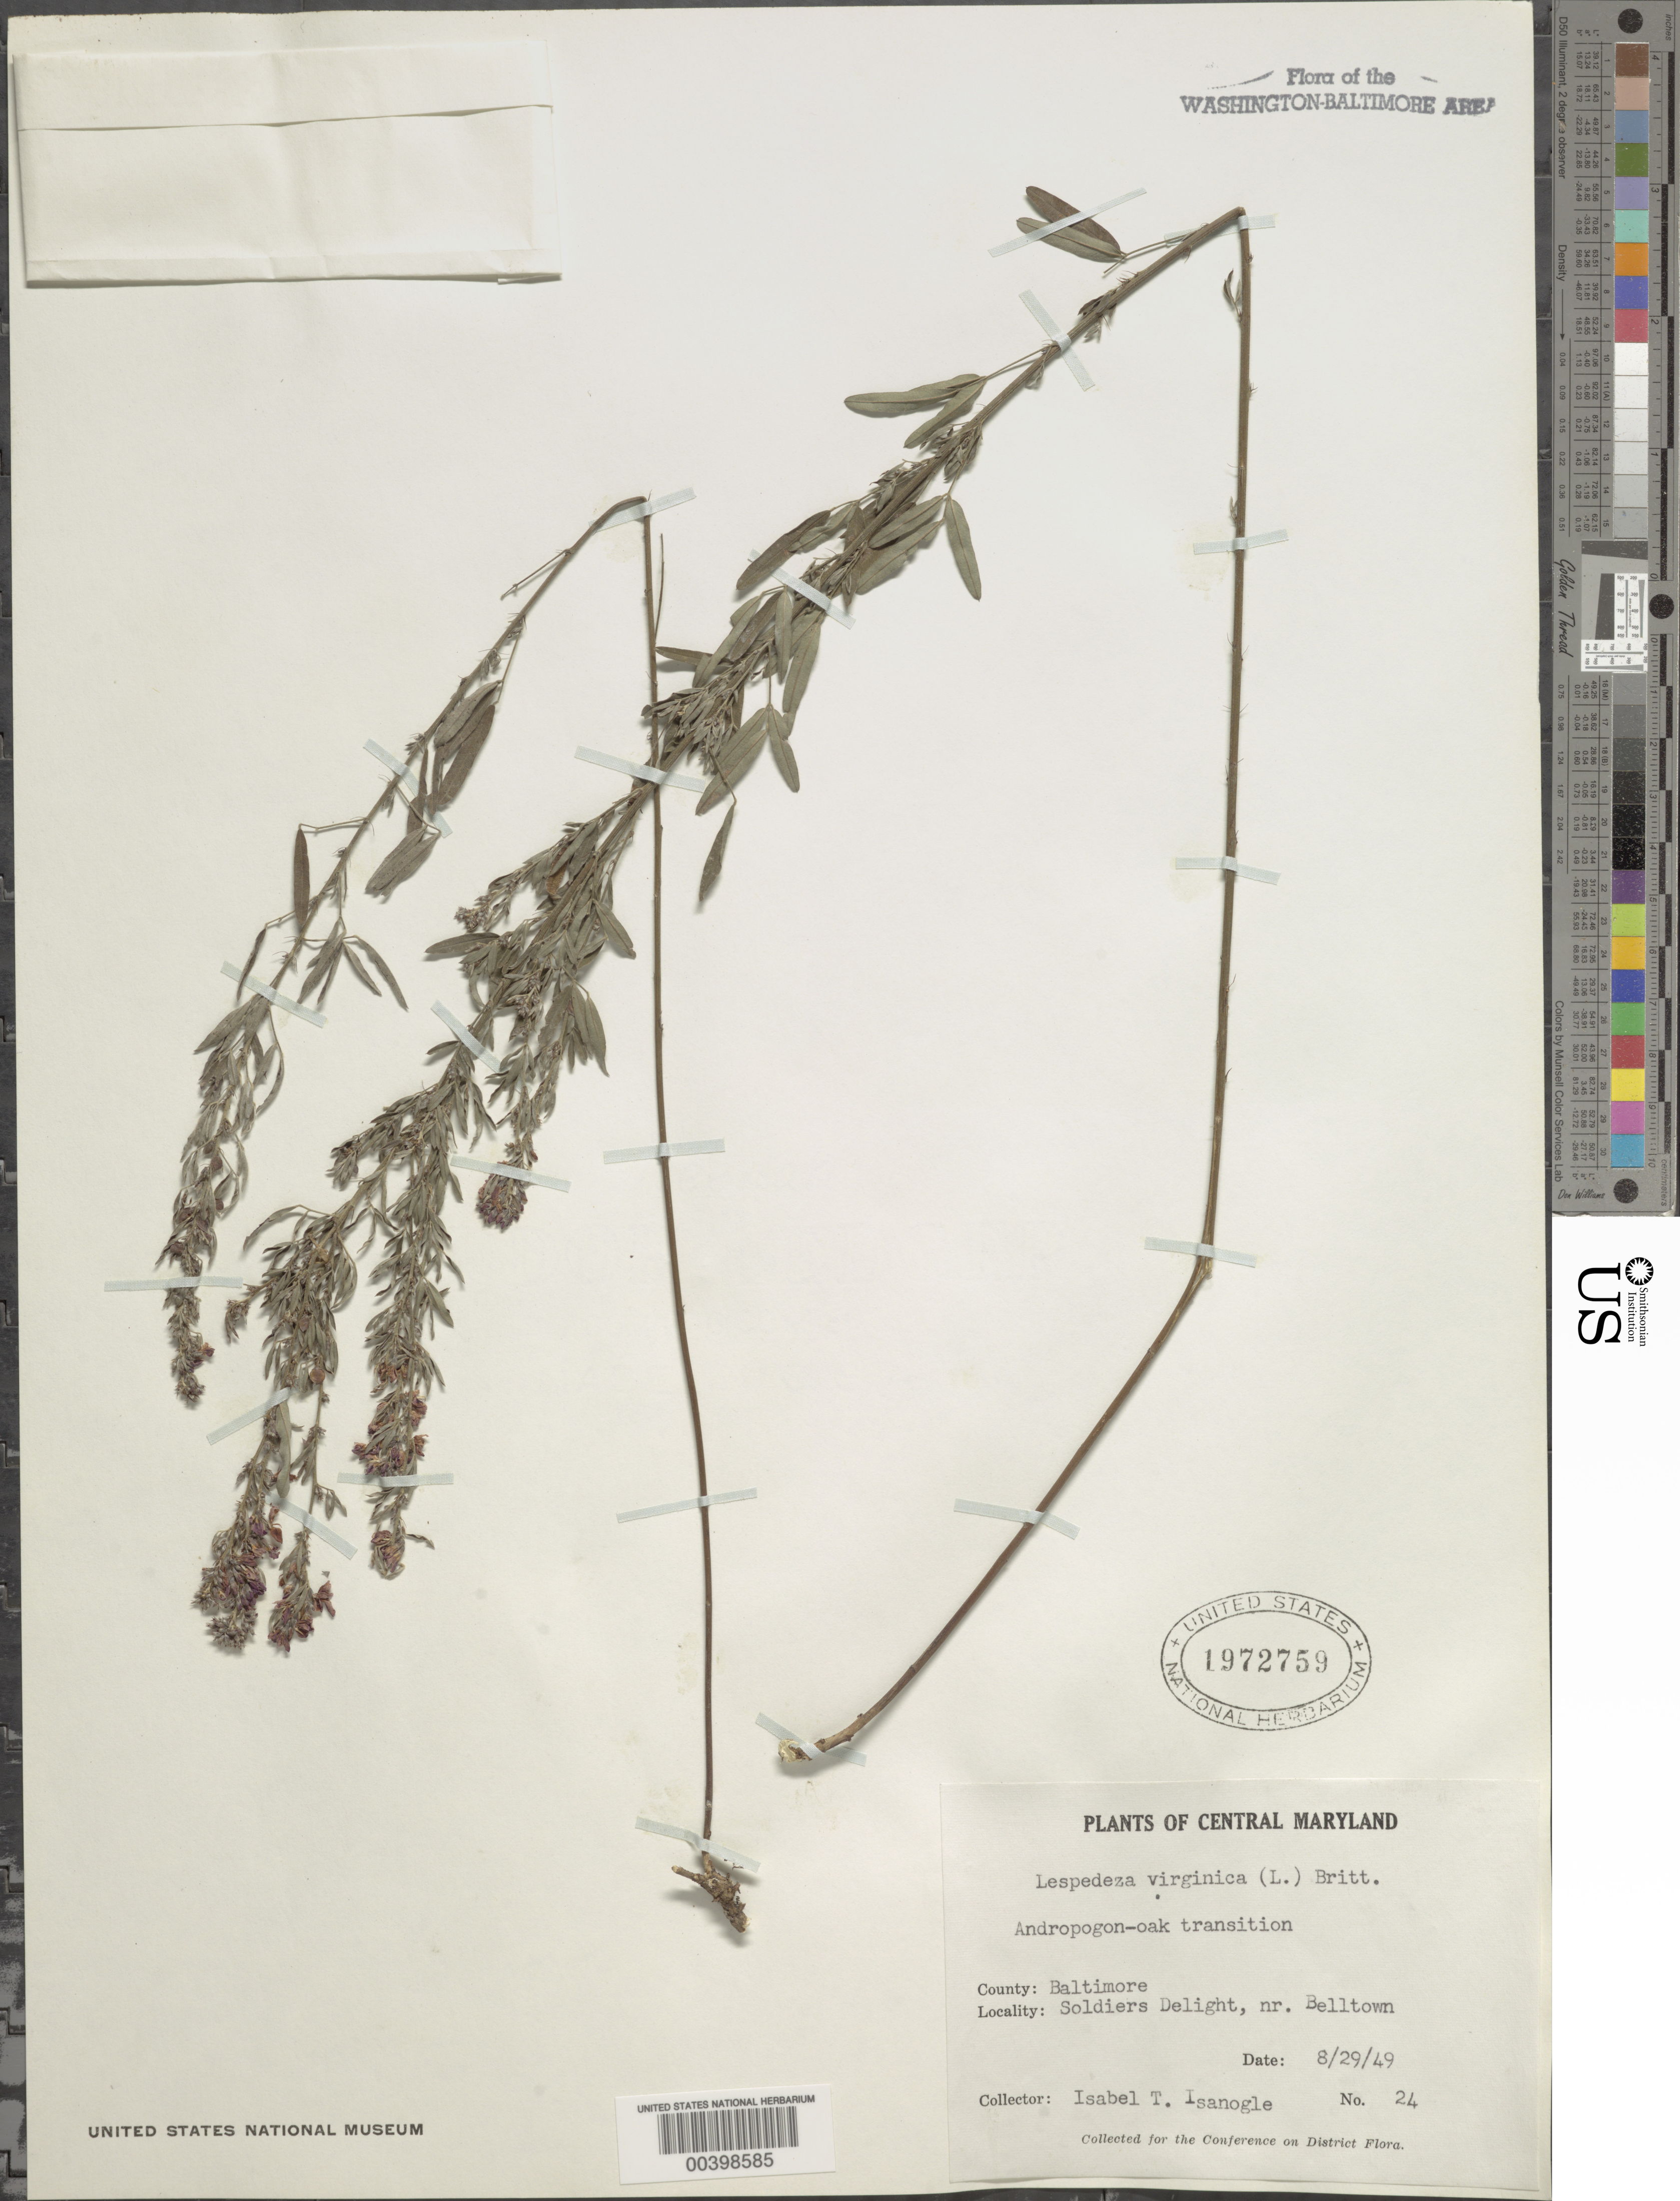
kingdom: Plantae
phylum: Tracheophyta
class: Magnoliopsida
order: Fabales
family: Fabaceae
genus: Lespedeza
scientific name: Lespedeza virginica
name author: (L.) Britton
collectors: I. Isanogle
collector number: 24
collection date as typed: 29 Aug 1949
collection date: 1949-08-29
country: United States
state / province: Maryland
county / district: Baltimore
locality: Soldiers Delight, near Belltown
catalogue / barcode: US 1972759